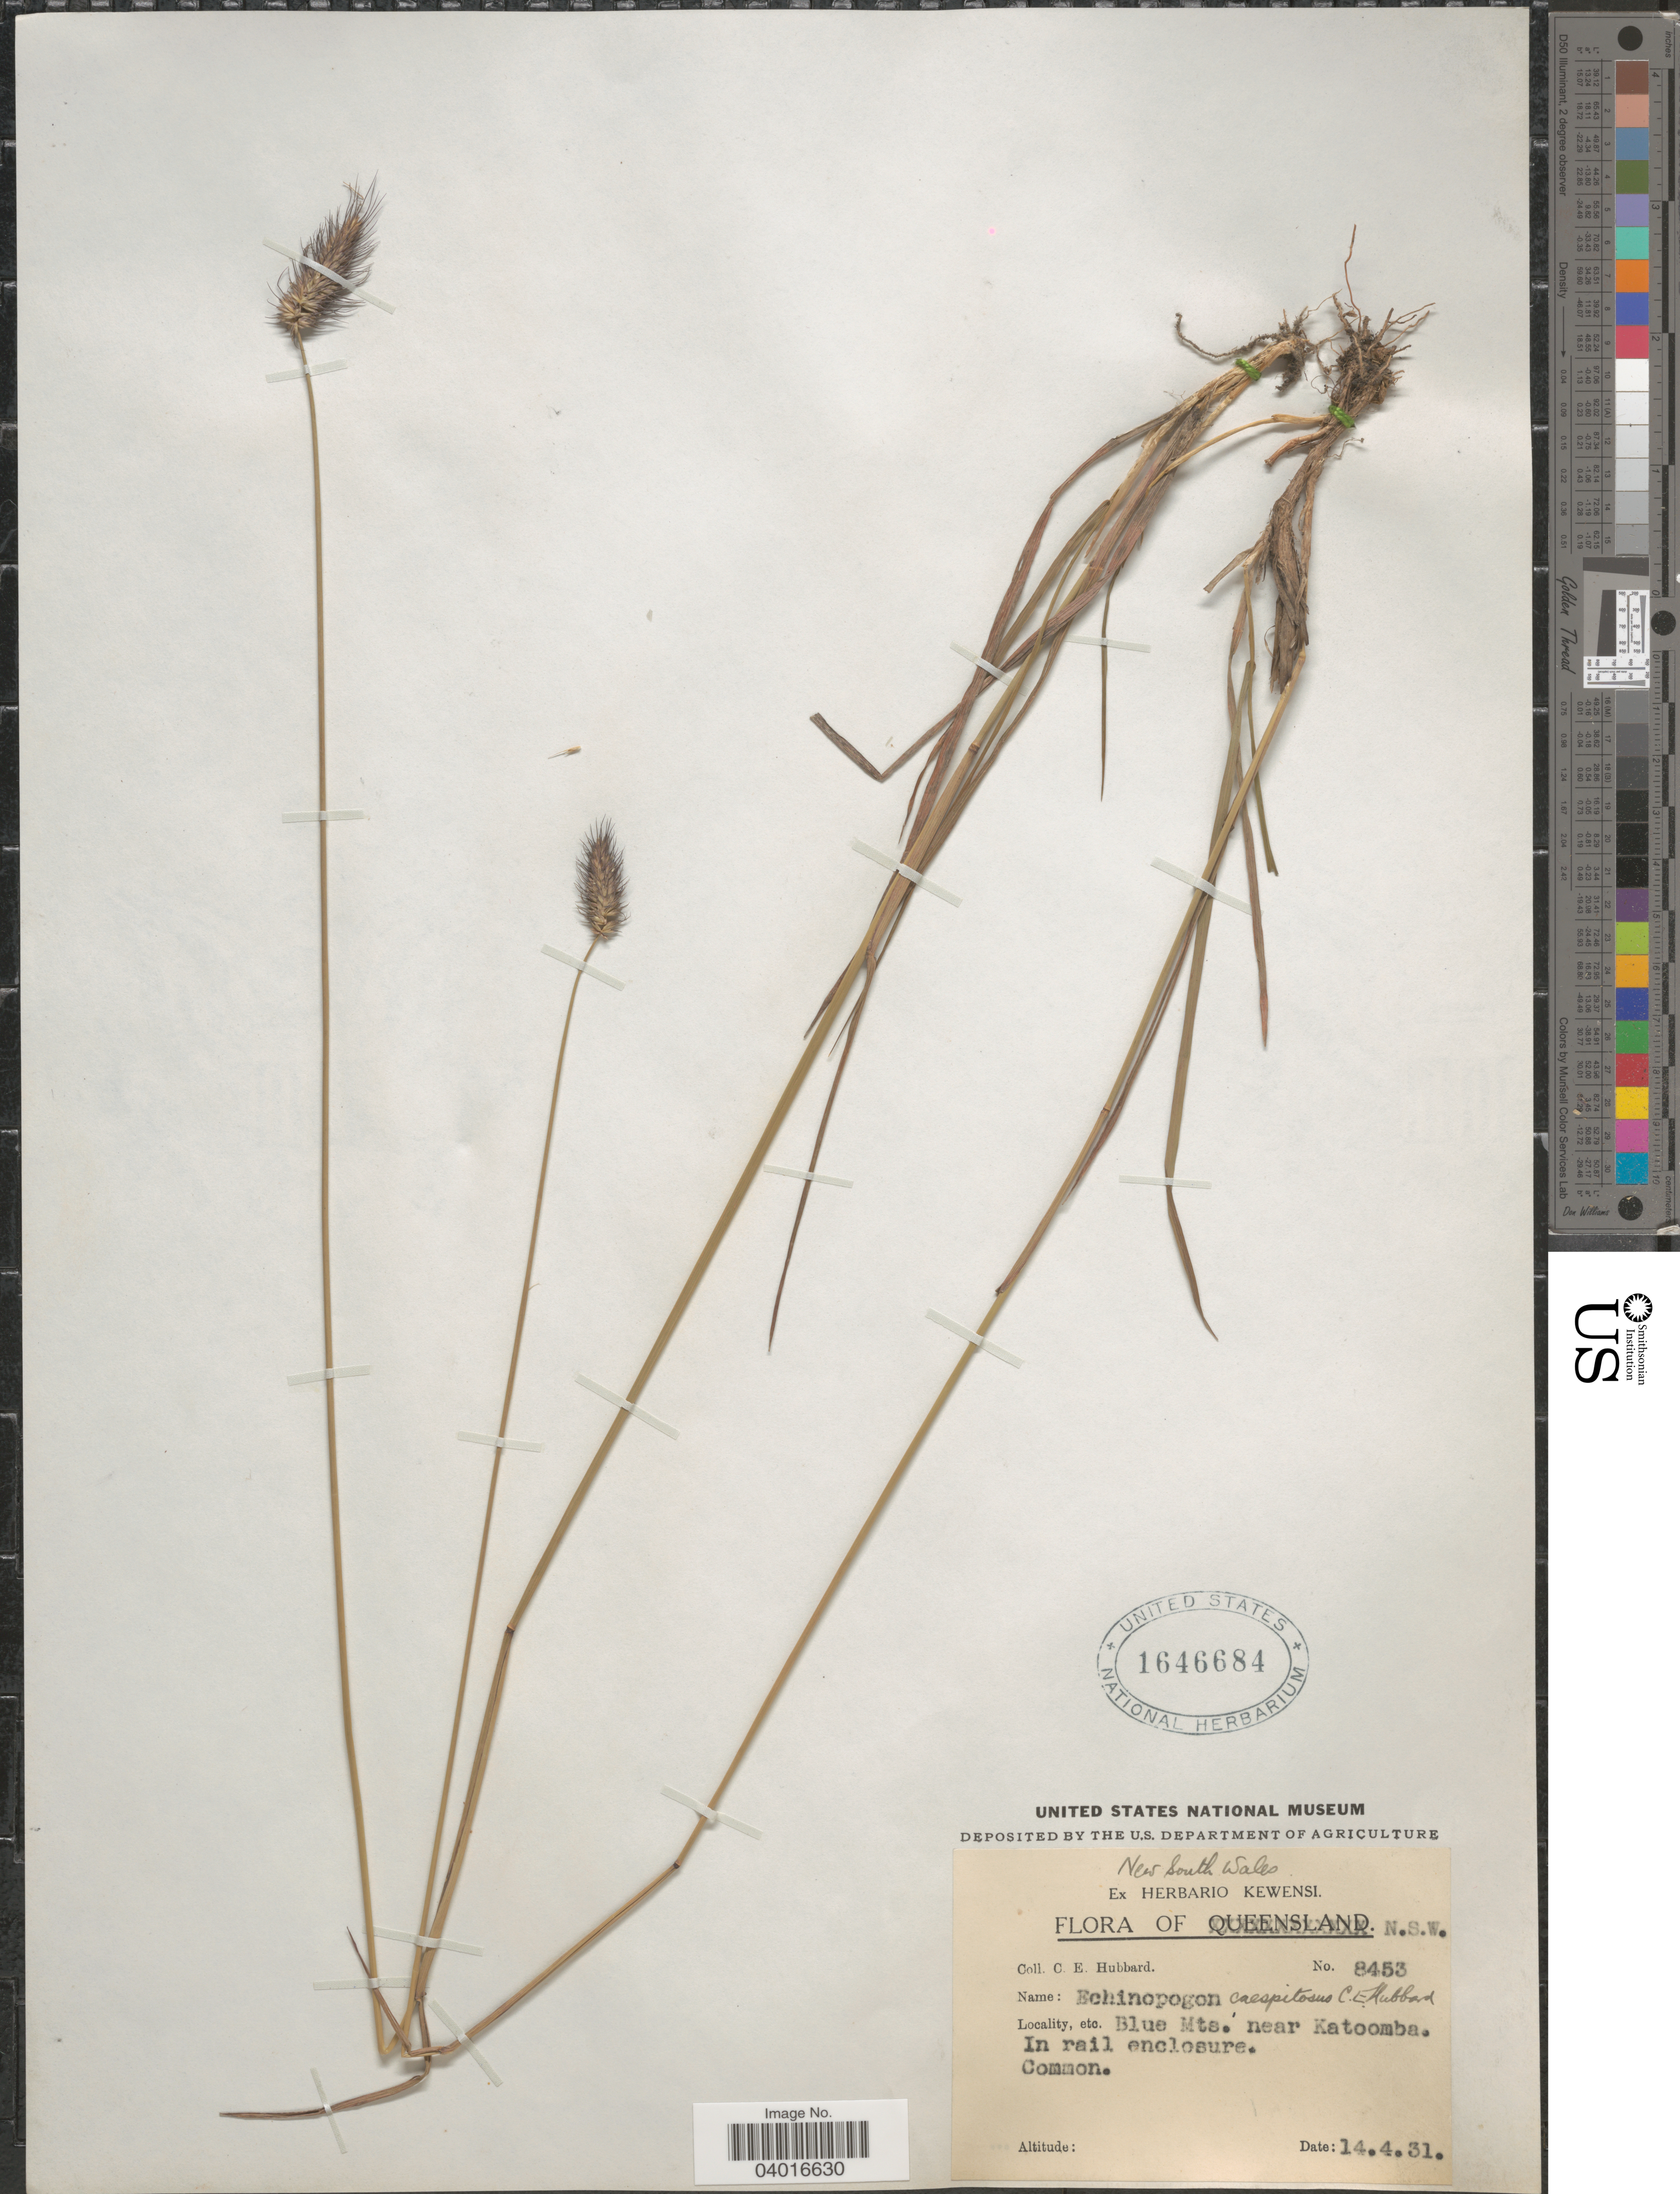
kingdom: Plantae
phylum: Tracheophyta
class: Liliopsida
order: Poales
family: Poaceae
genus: Echinopogon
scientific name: Echinopogon caespitosus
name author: C.E. Hubb.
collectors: C. E. Hubbard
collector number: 8453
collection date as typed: Transcribed d/m/y: 14/4/31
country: Australia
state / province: New South Wales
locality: Blue Mts. near Katoomba. In rail enclosure.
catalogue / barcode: US 1646684